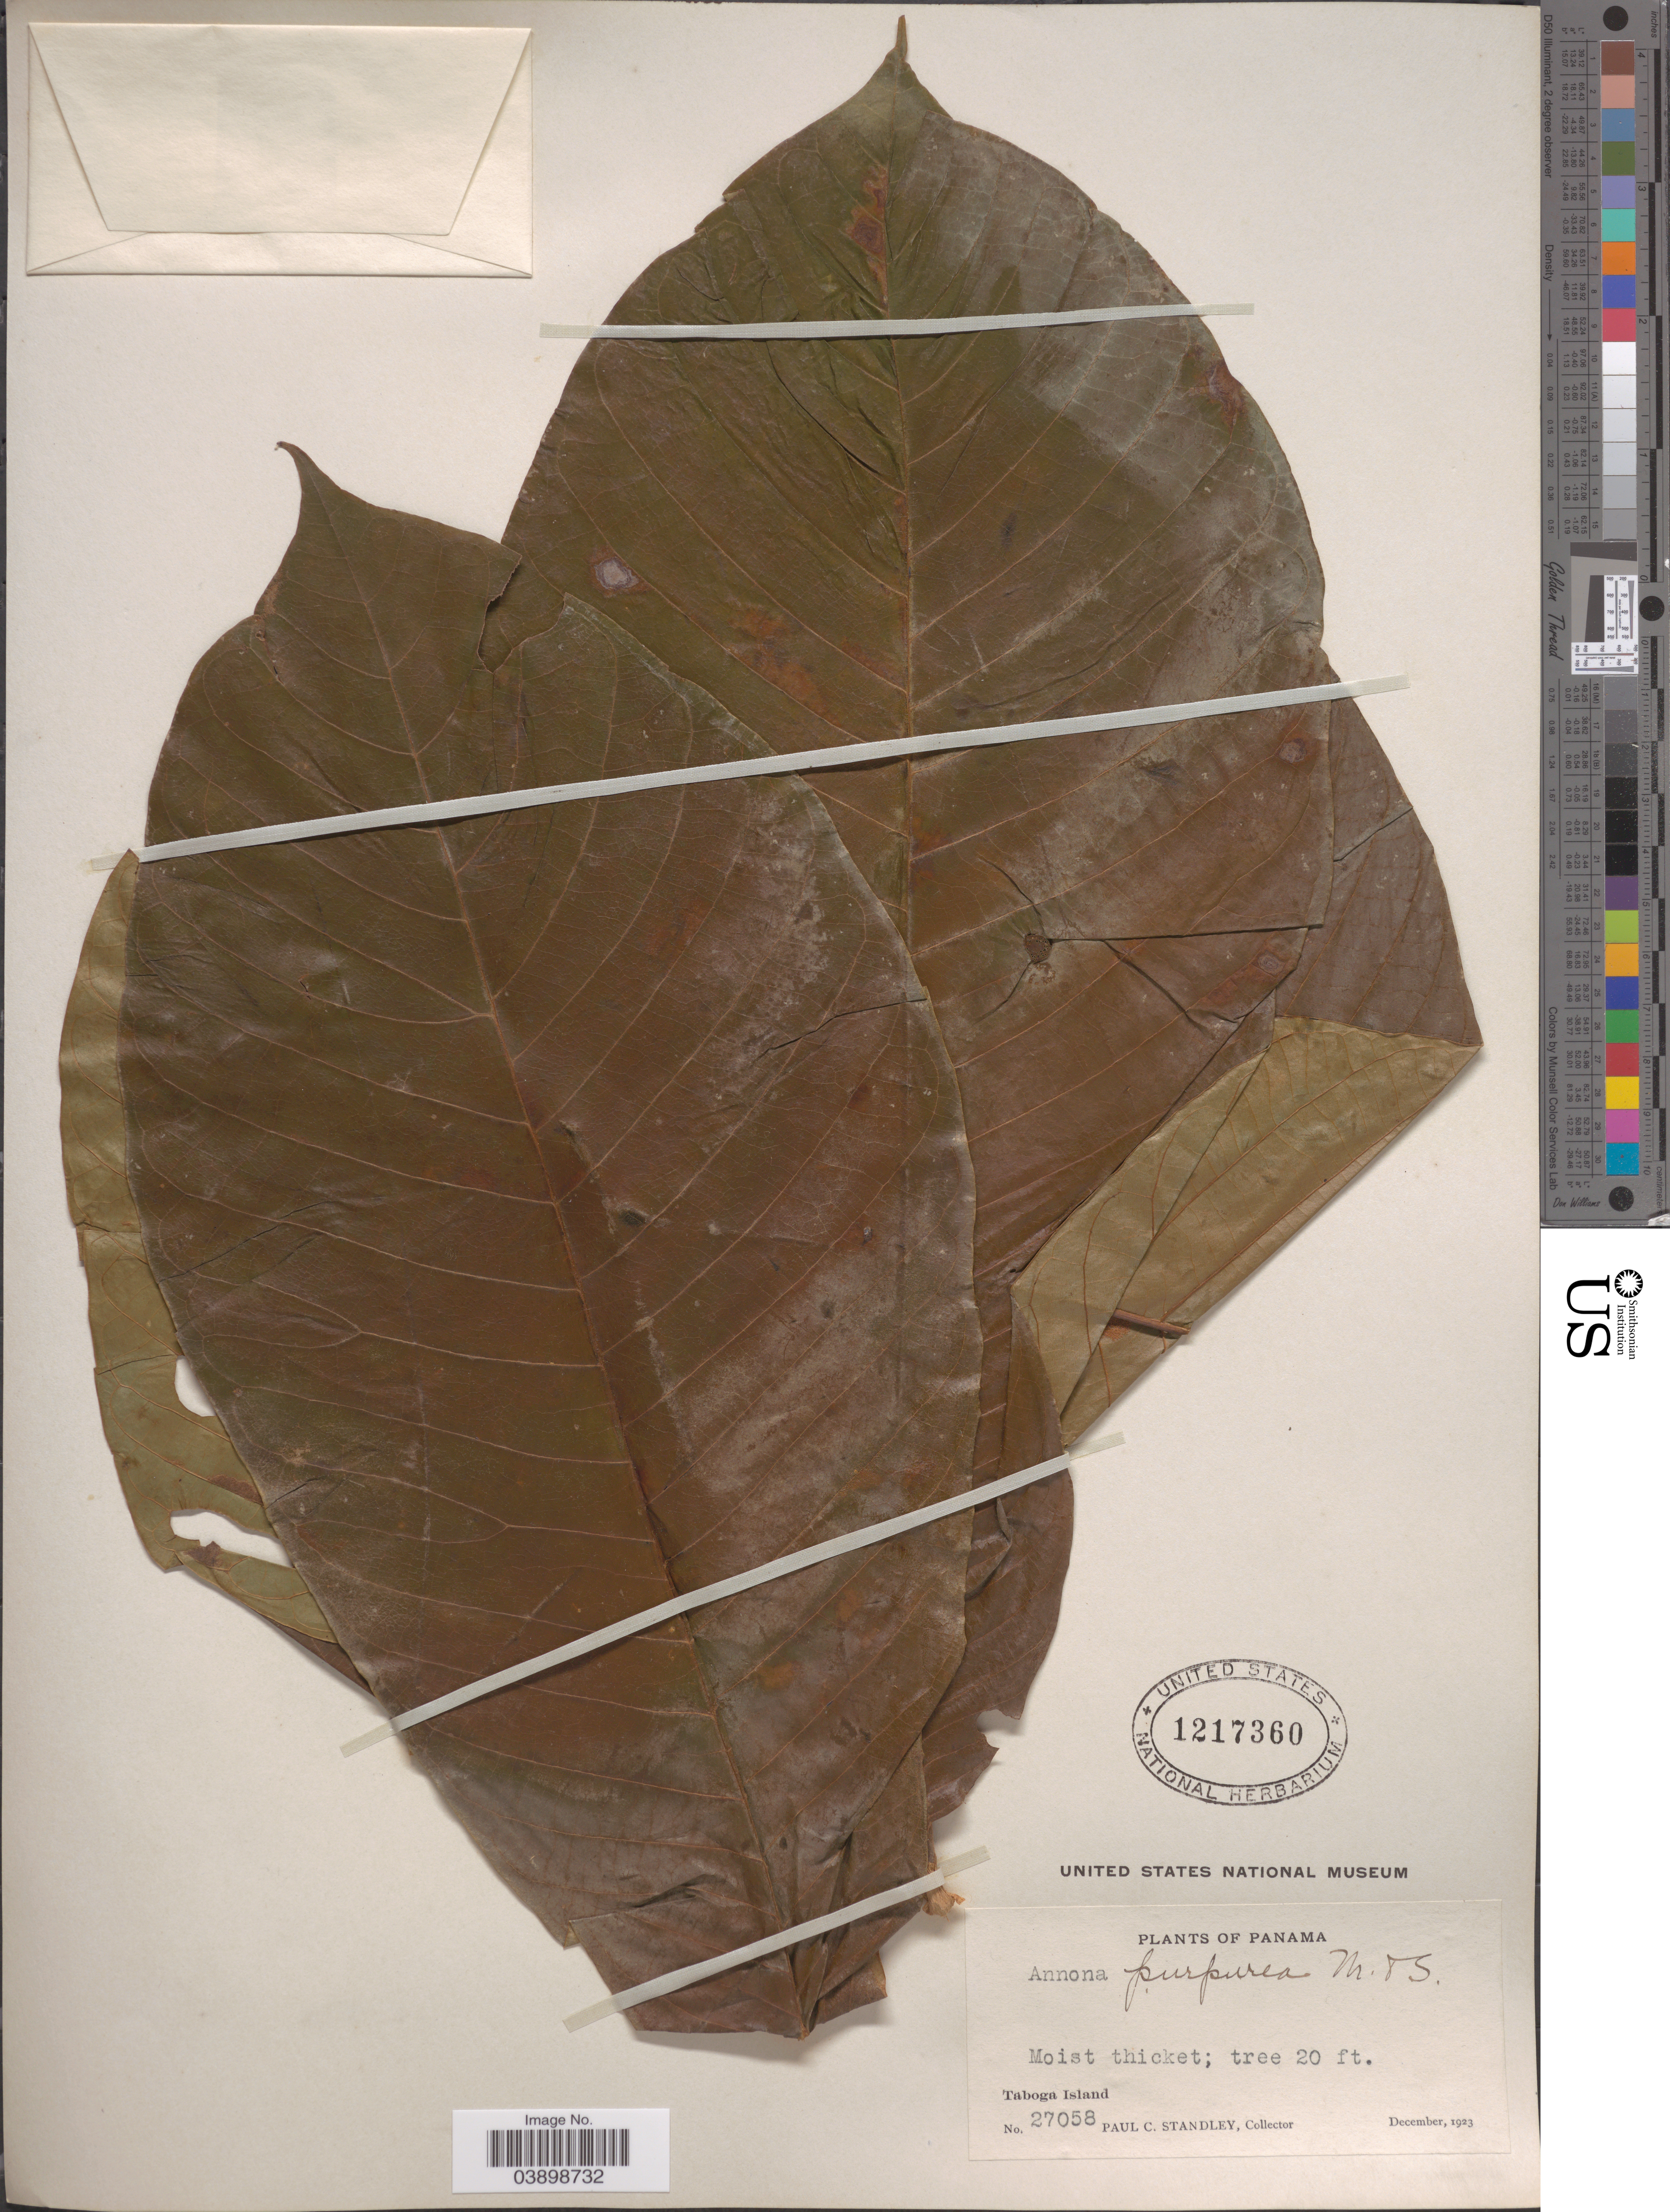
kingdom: Plantae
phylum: Tracheophyta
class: Magnoliopsida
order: Magnoliales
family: Annonaceae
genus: Annona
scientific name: Annona purpurea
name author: Moc. & Sessé ex Dunal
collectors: P. C. Standley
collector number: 27058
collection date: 1923-12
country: Panama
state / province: Panamá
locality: Taboga Island.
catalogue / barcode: US 1217360